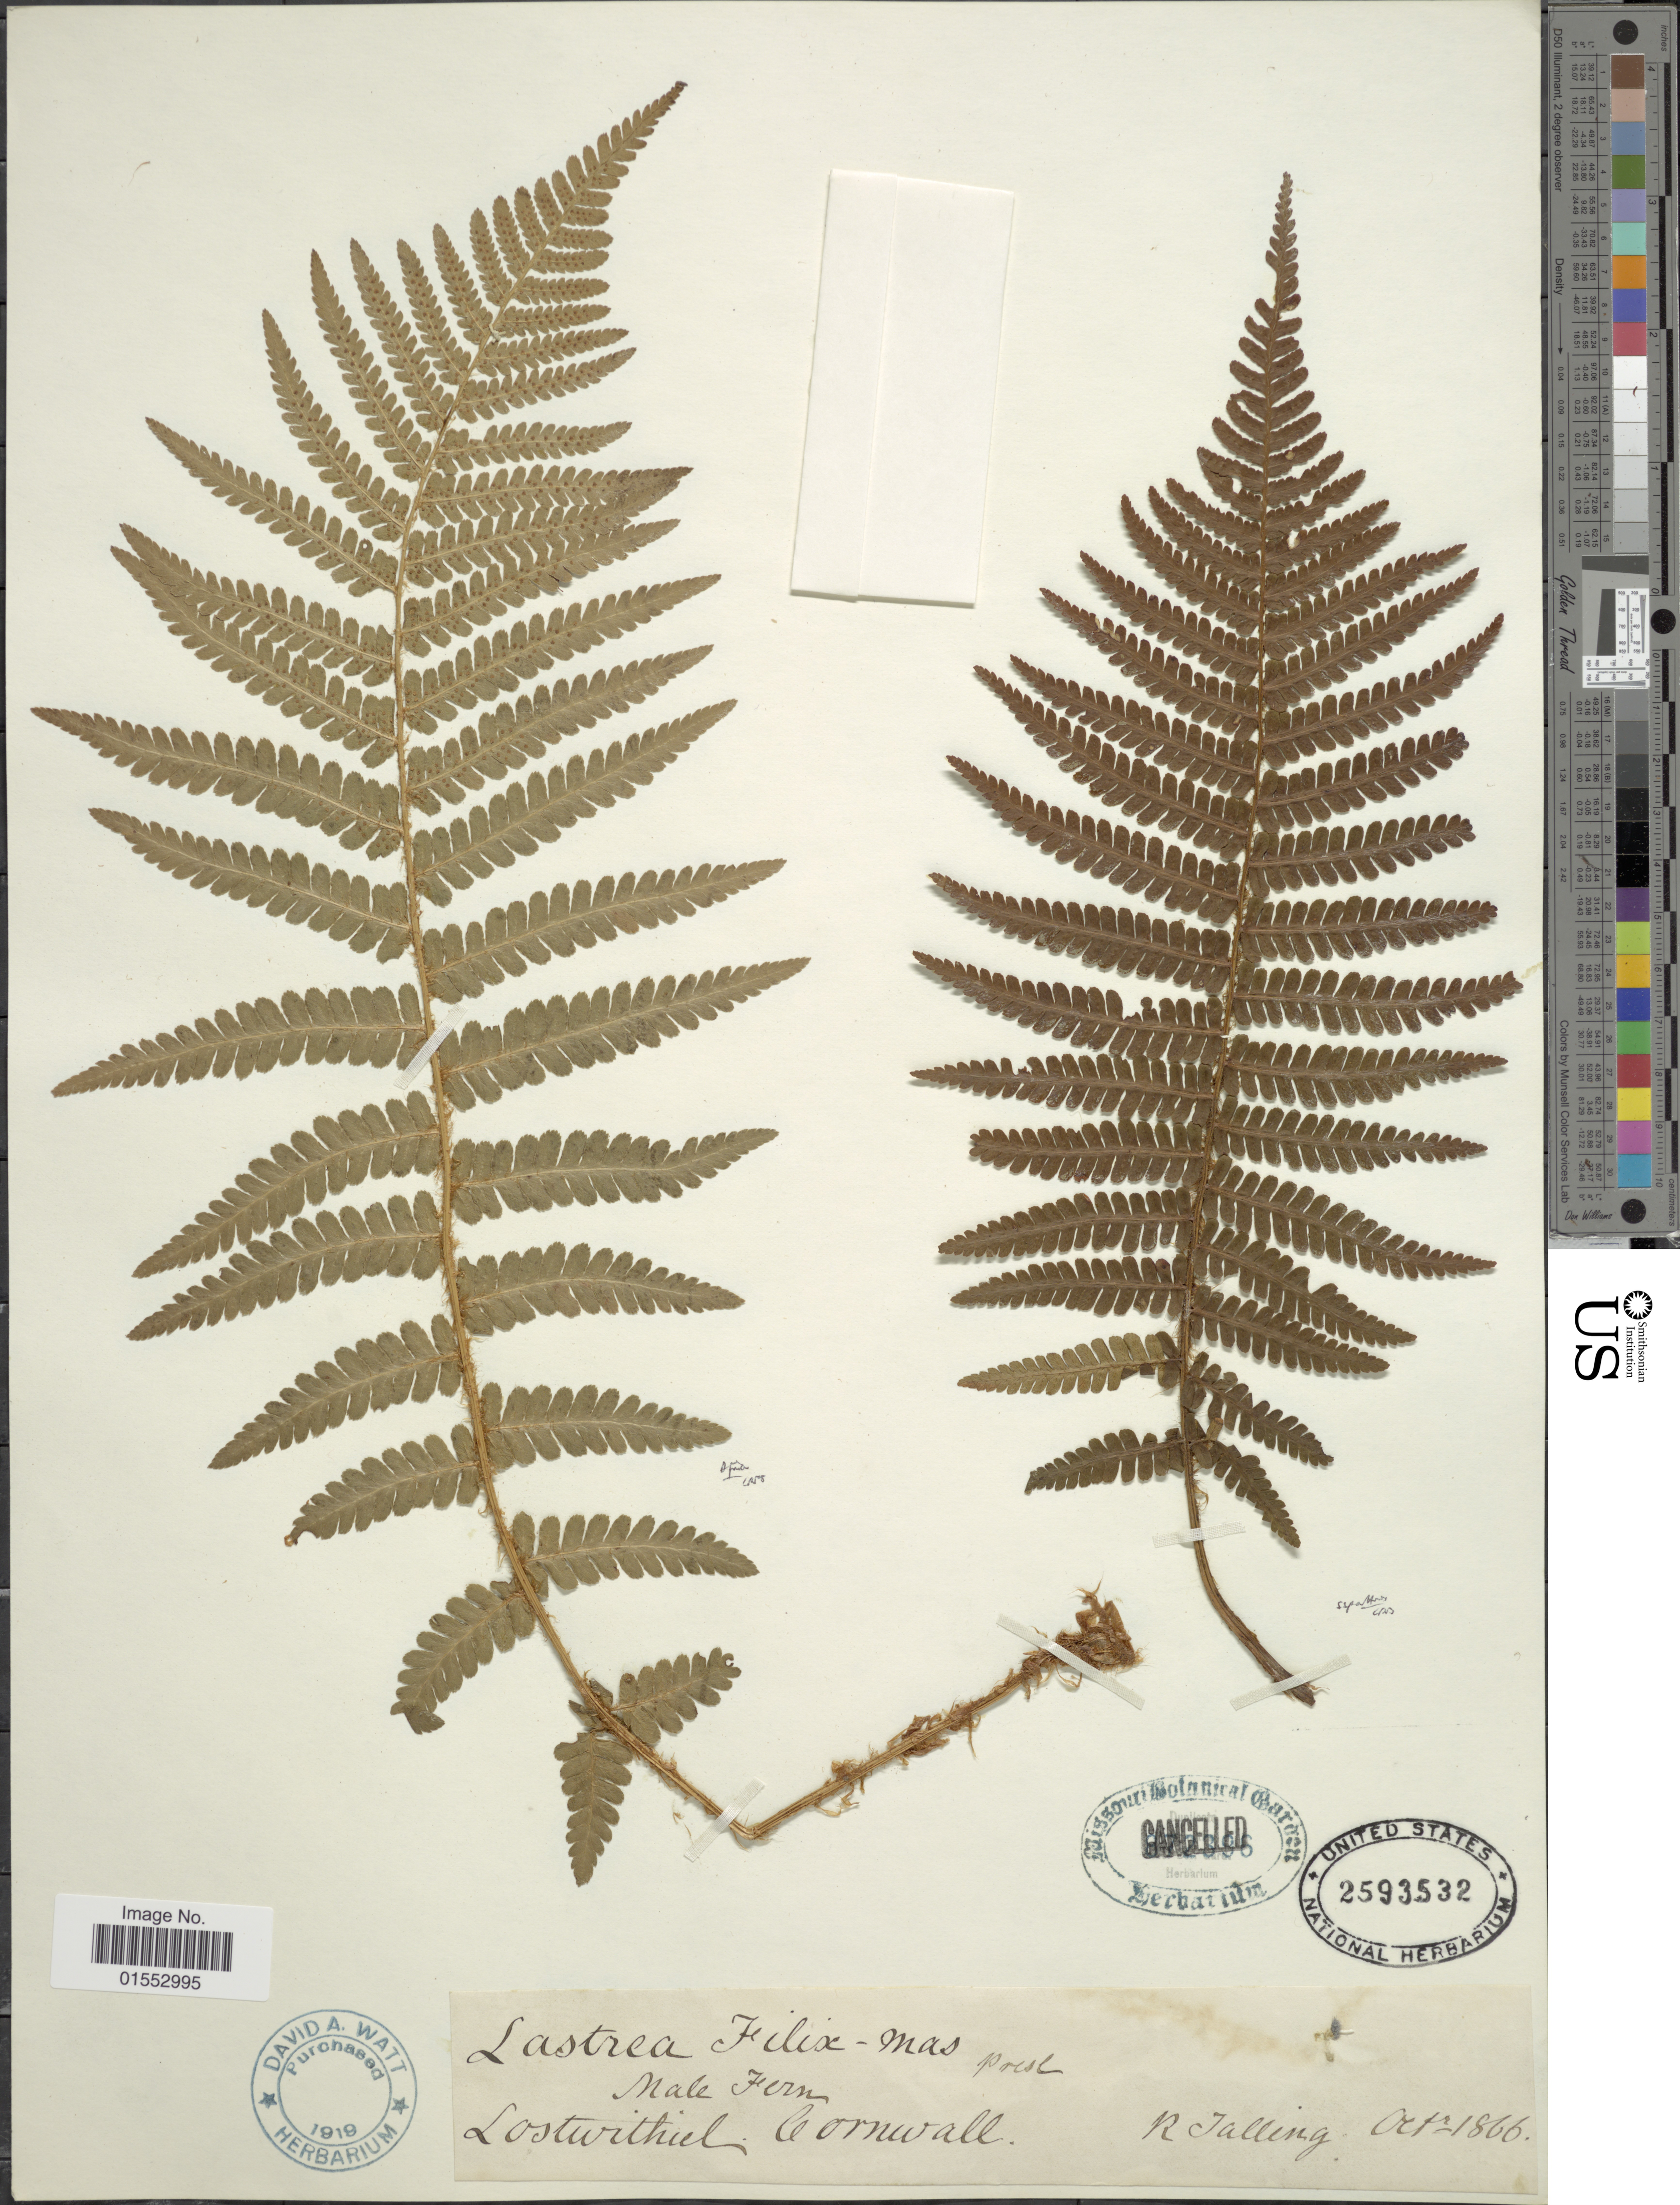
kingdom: Plantae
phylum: Tracheophyta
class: Polypodiopsida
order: Polypodiales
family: Dryopteridaceae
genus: Dryopteris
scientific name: Dryopteris affinis subsp. affinis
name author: (Lowe) Fraser-Jenk.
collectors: R. Talling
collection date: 1866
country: United Kingdom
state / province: England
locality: Lostwithiel, Cornwall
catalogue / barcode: US 2593532